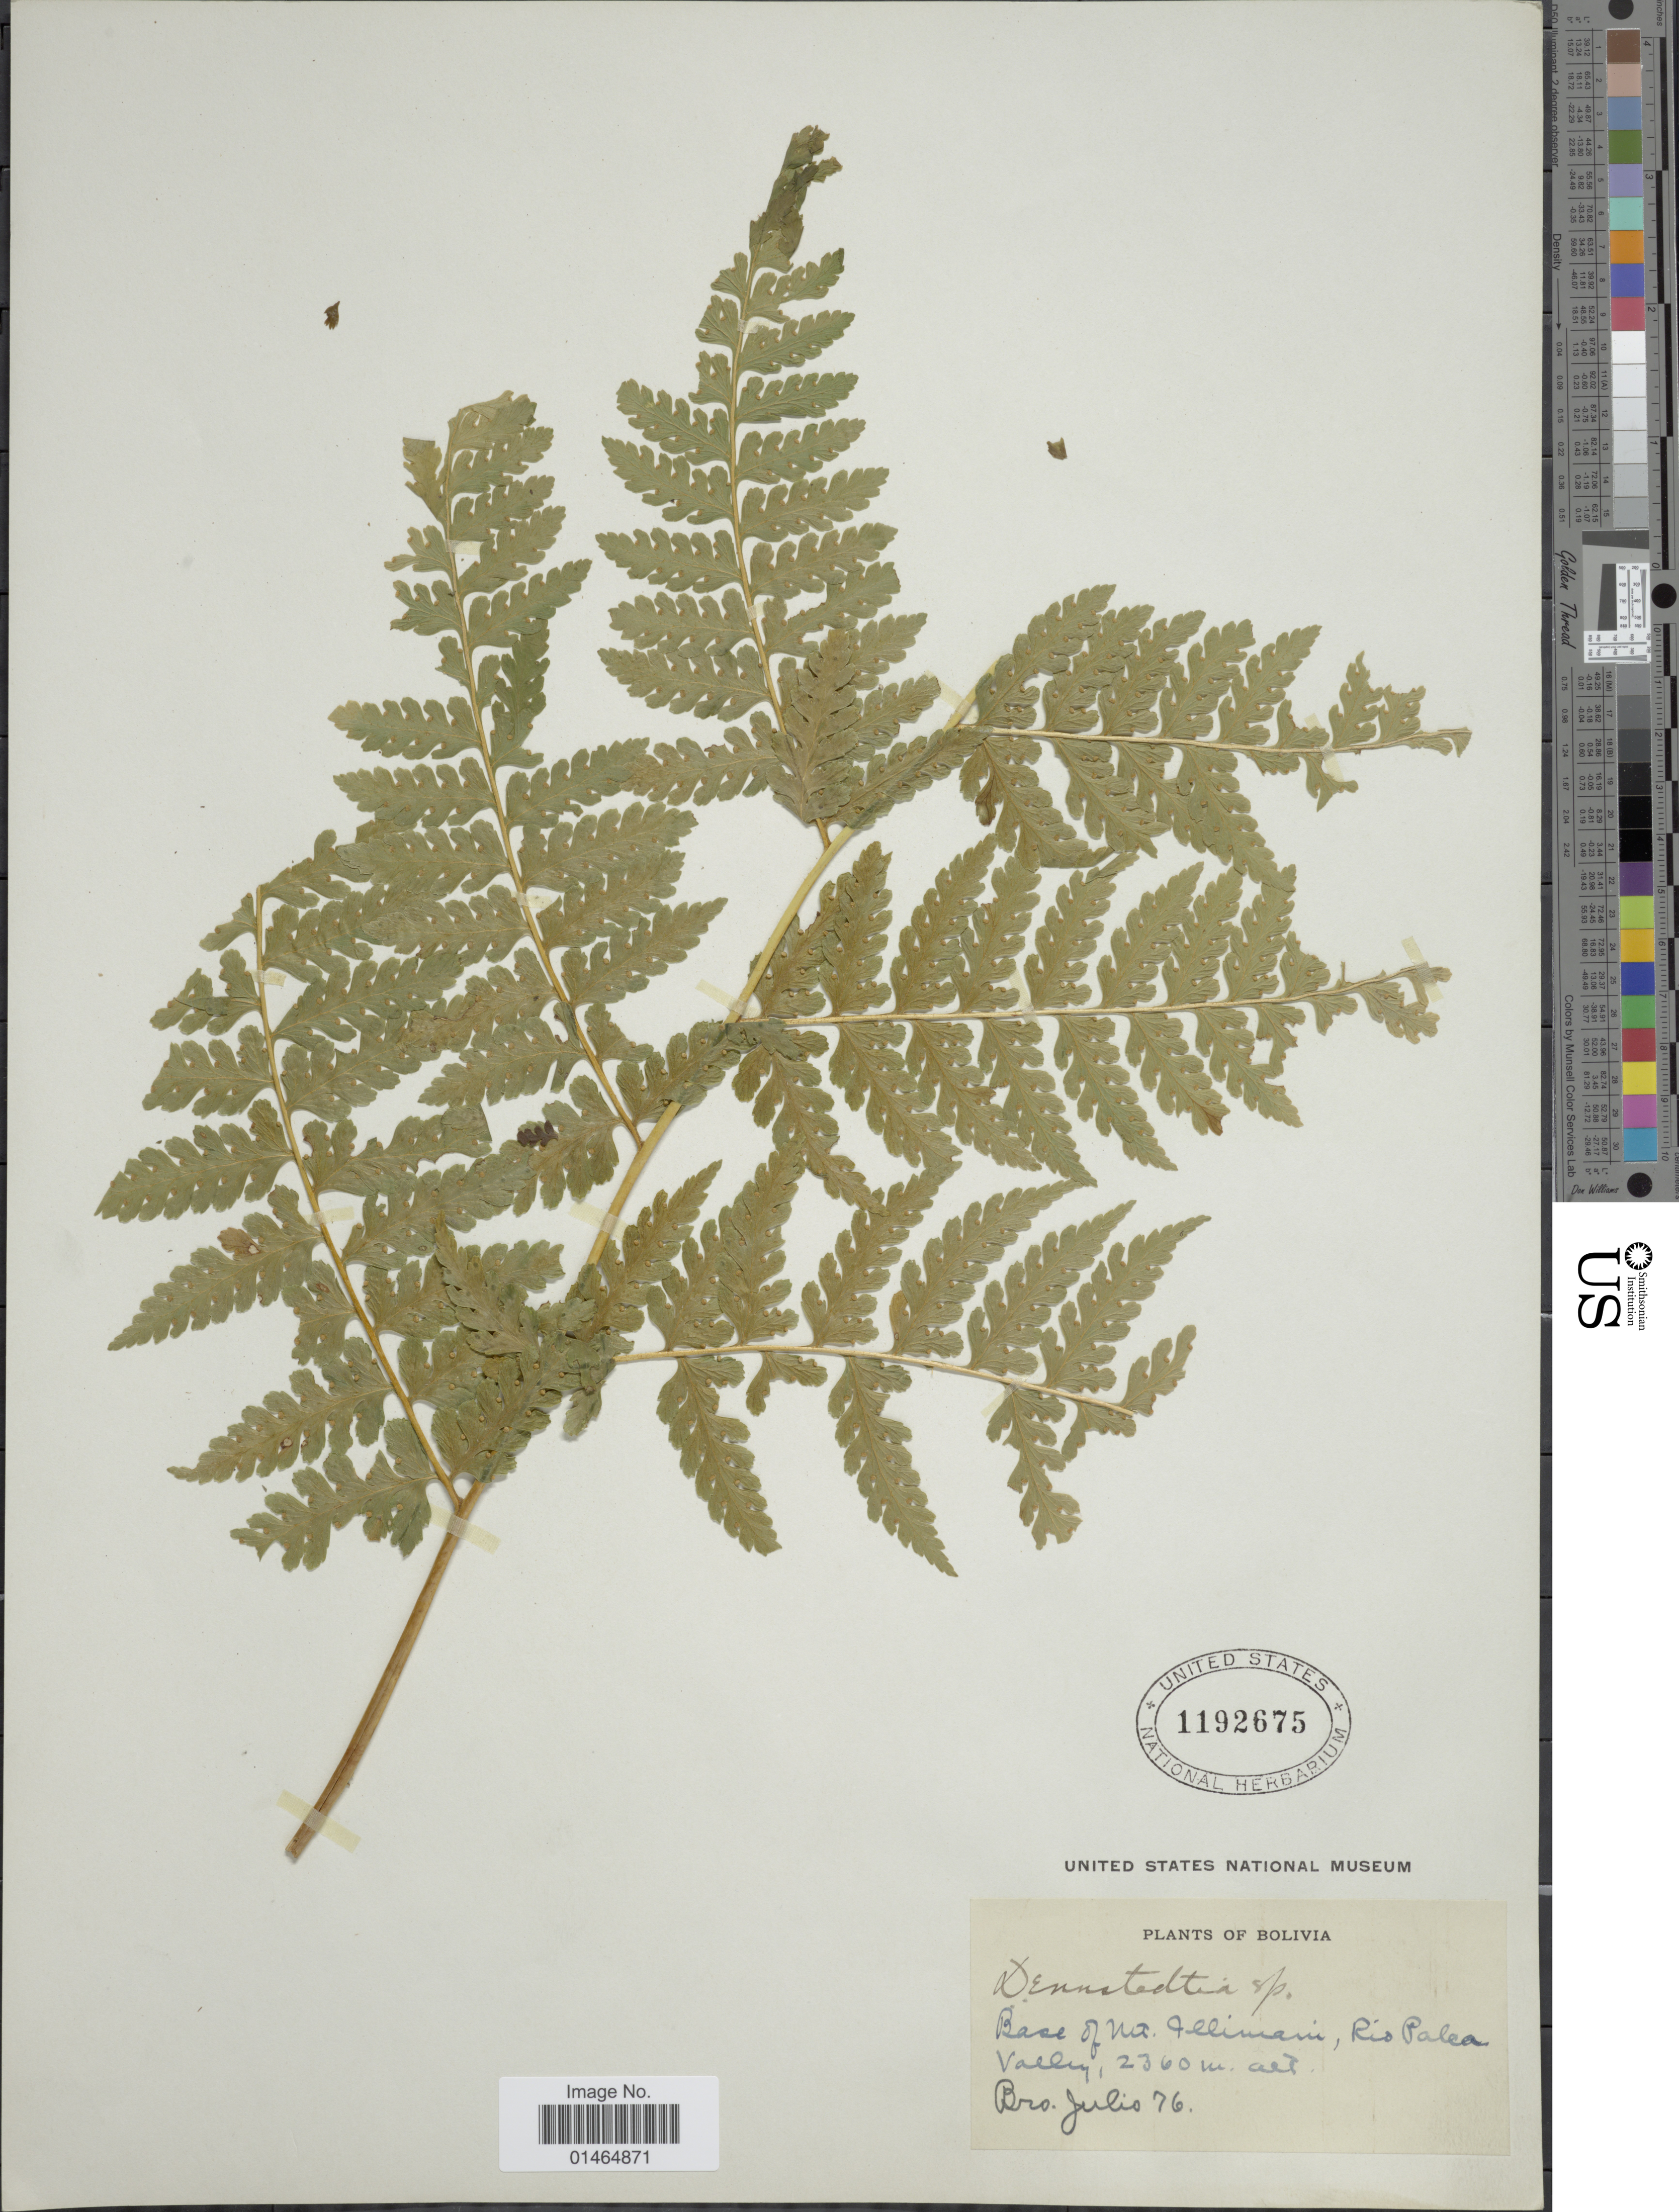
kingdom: Plantae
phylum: Tracheophyta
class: Polypodiopsida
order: Polypodiales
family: Dennstaedtiaceae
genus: Dennstaedtia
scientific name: Dennstaedtia globulifera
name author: (Poir.) Hieron.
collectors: Bro. Julio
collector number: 76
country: Bolivia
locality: Base of Mt. Illimani, Rio Palca Valley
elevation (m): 2360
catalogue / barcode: US 1192675